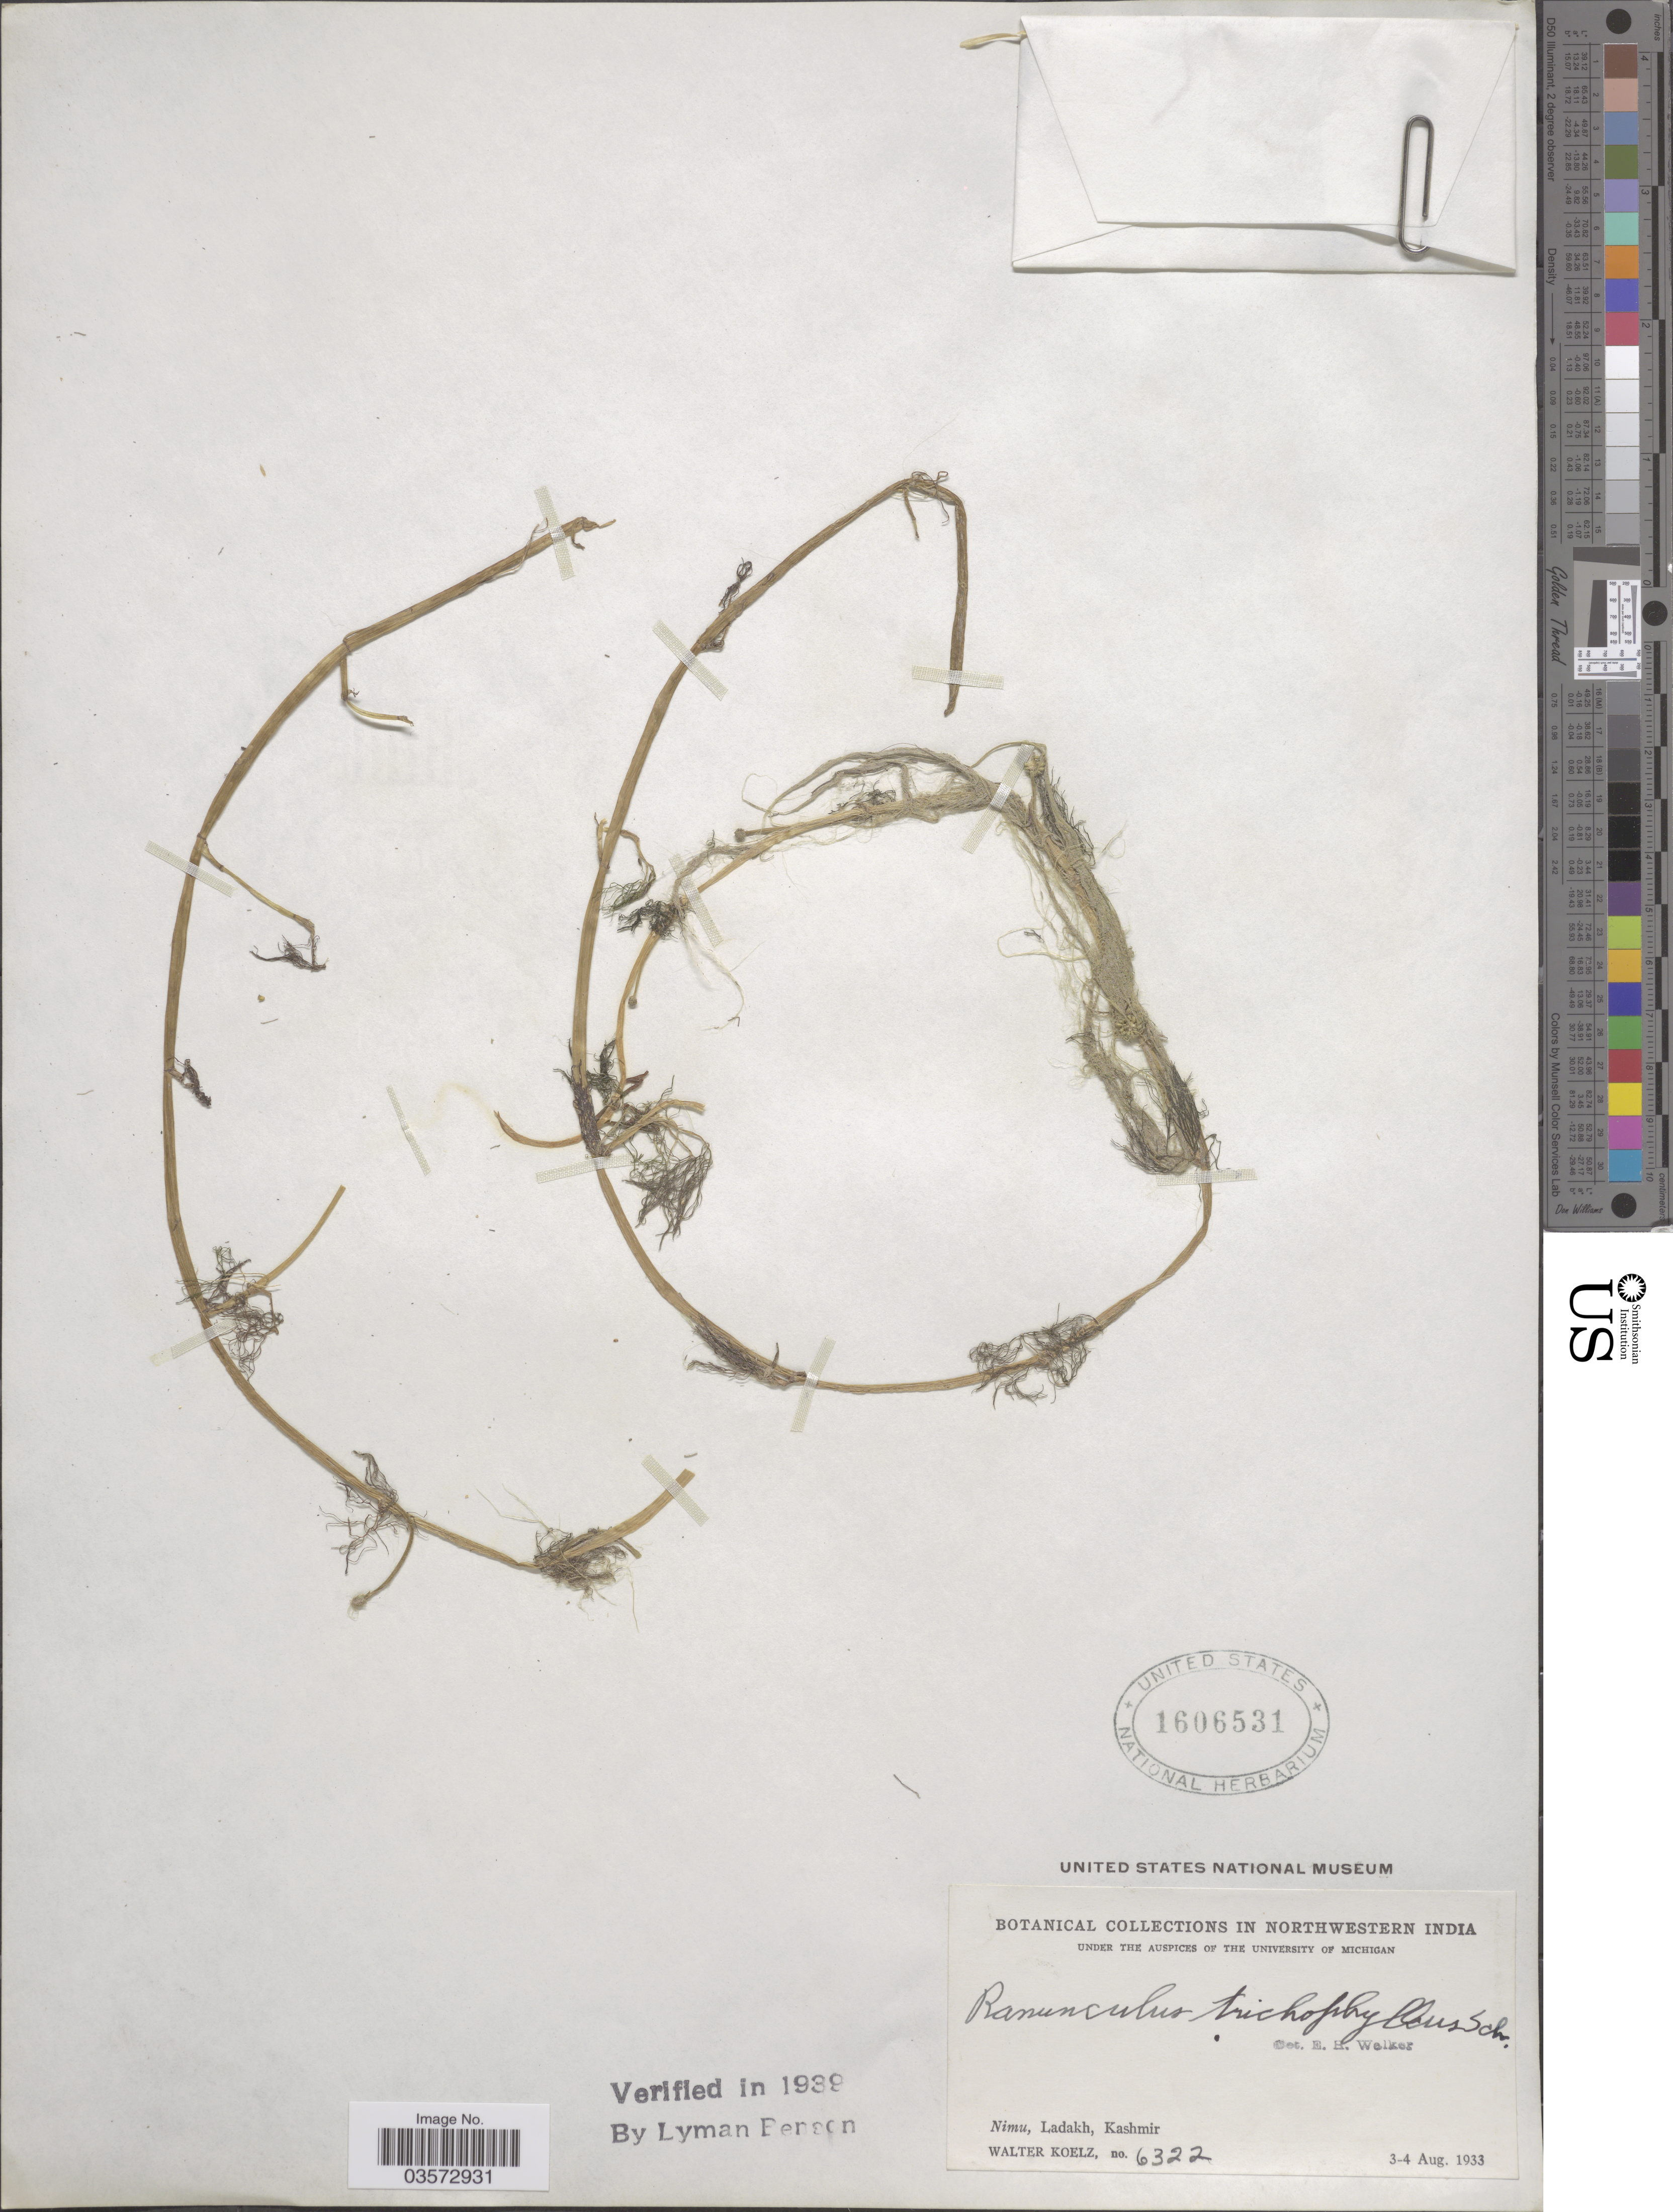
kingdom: Plantae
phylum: Tracheophyta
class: Magnoliopsida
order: Ranunculales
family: Ranunculaceae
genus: Ranunculus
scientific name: Ranunculus trichophyllus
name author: Chaix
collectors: W. N. Koelz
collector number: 6322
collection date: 1933-08-03/1933-08-04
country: India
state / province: Jammu and Kashmir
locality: Northwestern India. Nimu, Ladakh, Kashmir.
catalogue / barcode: US 1606531